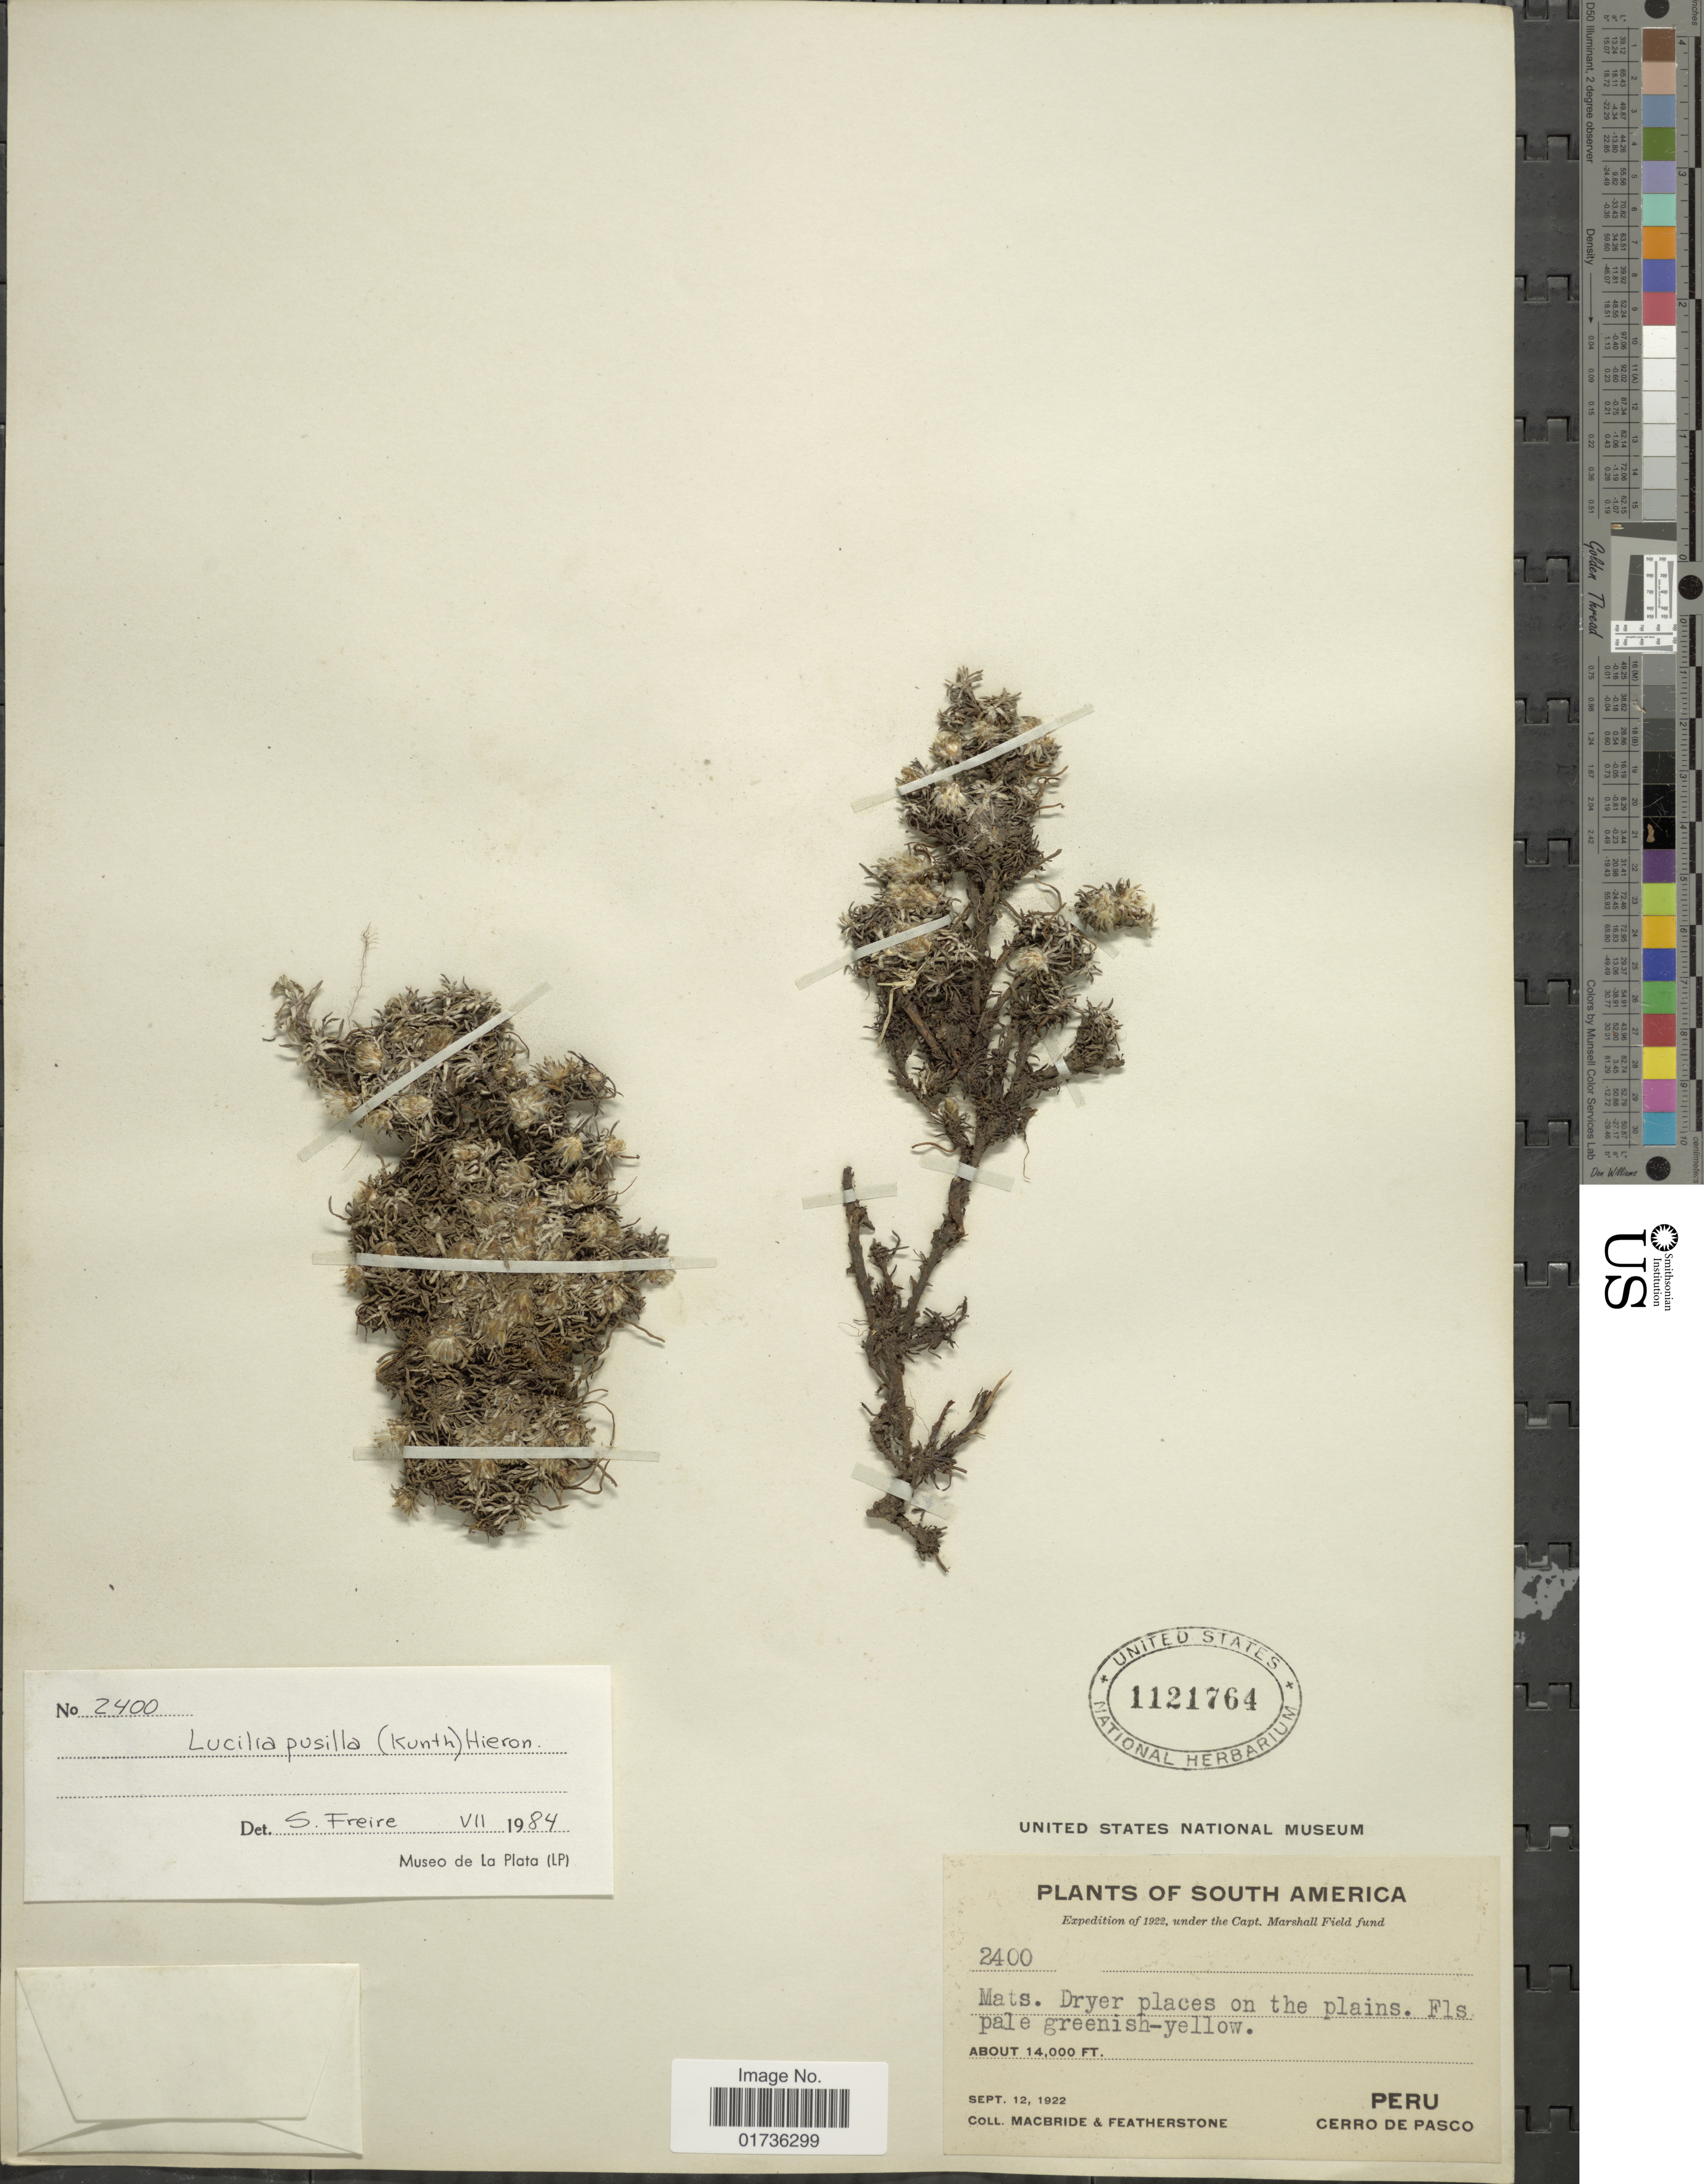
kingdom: Plantae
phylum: Tracheophyta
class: Magnoliopsida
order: Asterales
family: Asteraceae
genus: Lucilia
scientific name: Lucilia kunthiana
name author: (DC.) Zardini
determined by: Dillon, M. O.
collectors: Macbride, -- & -. Featherstone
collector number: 2400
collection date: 1922-09-12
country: Peru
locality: Mats. Dryer places on the plains, Cerro de Pasco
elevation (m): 4267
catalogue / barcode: US 1121764